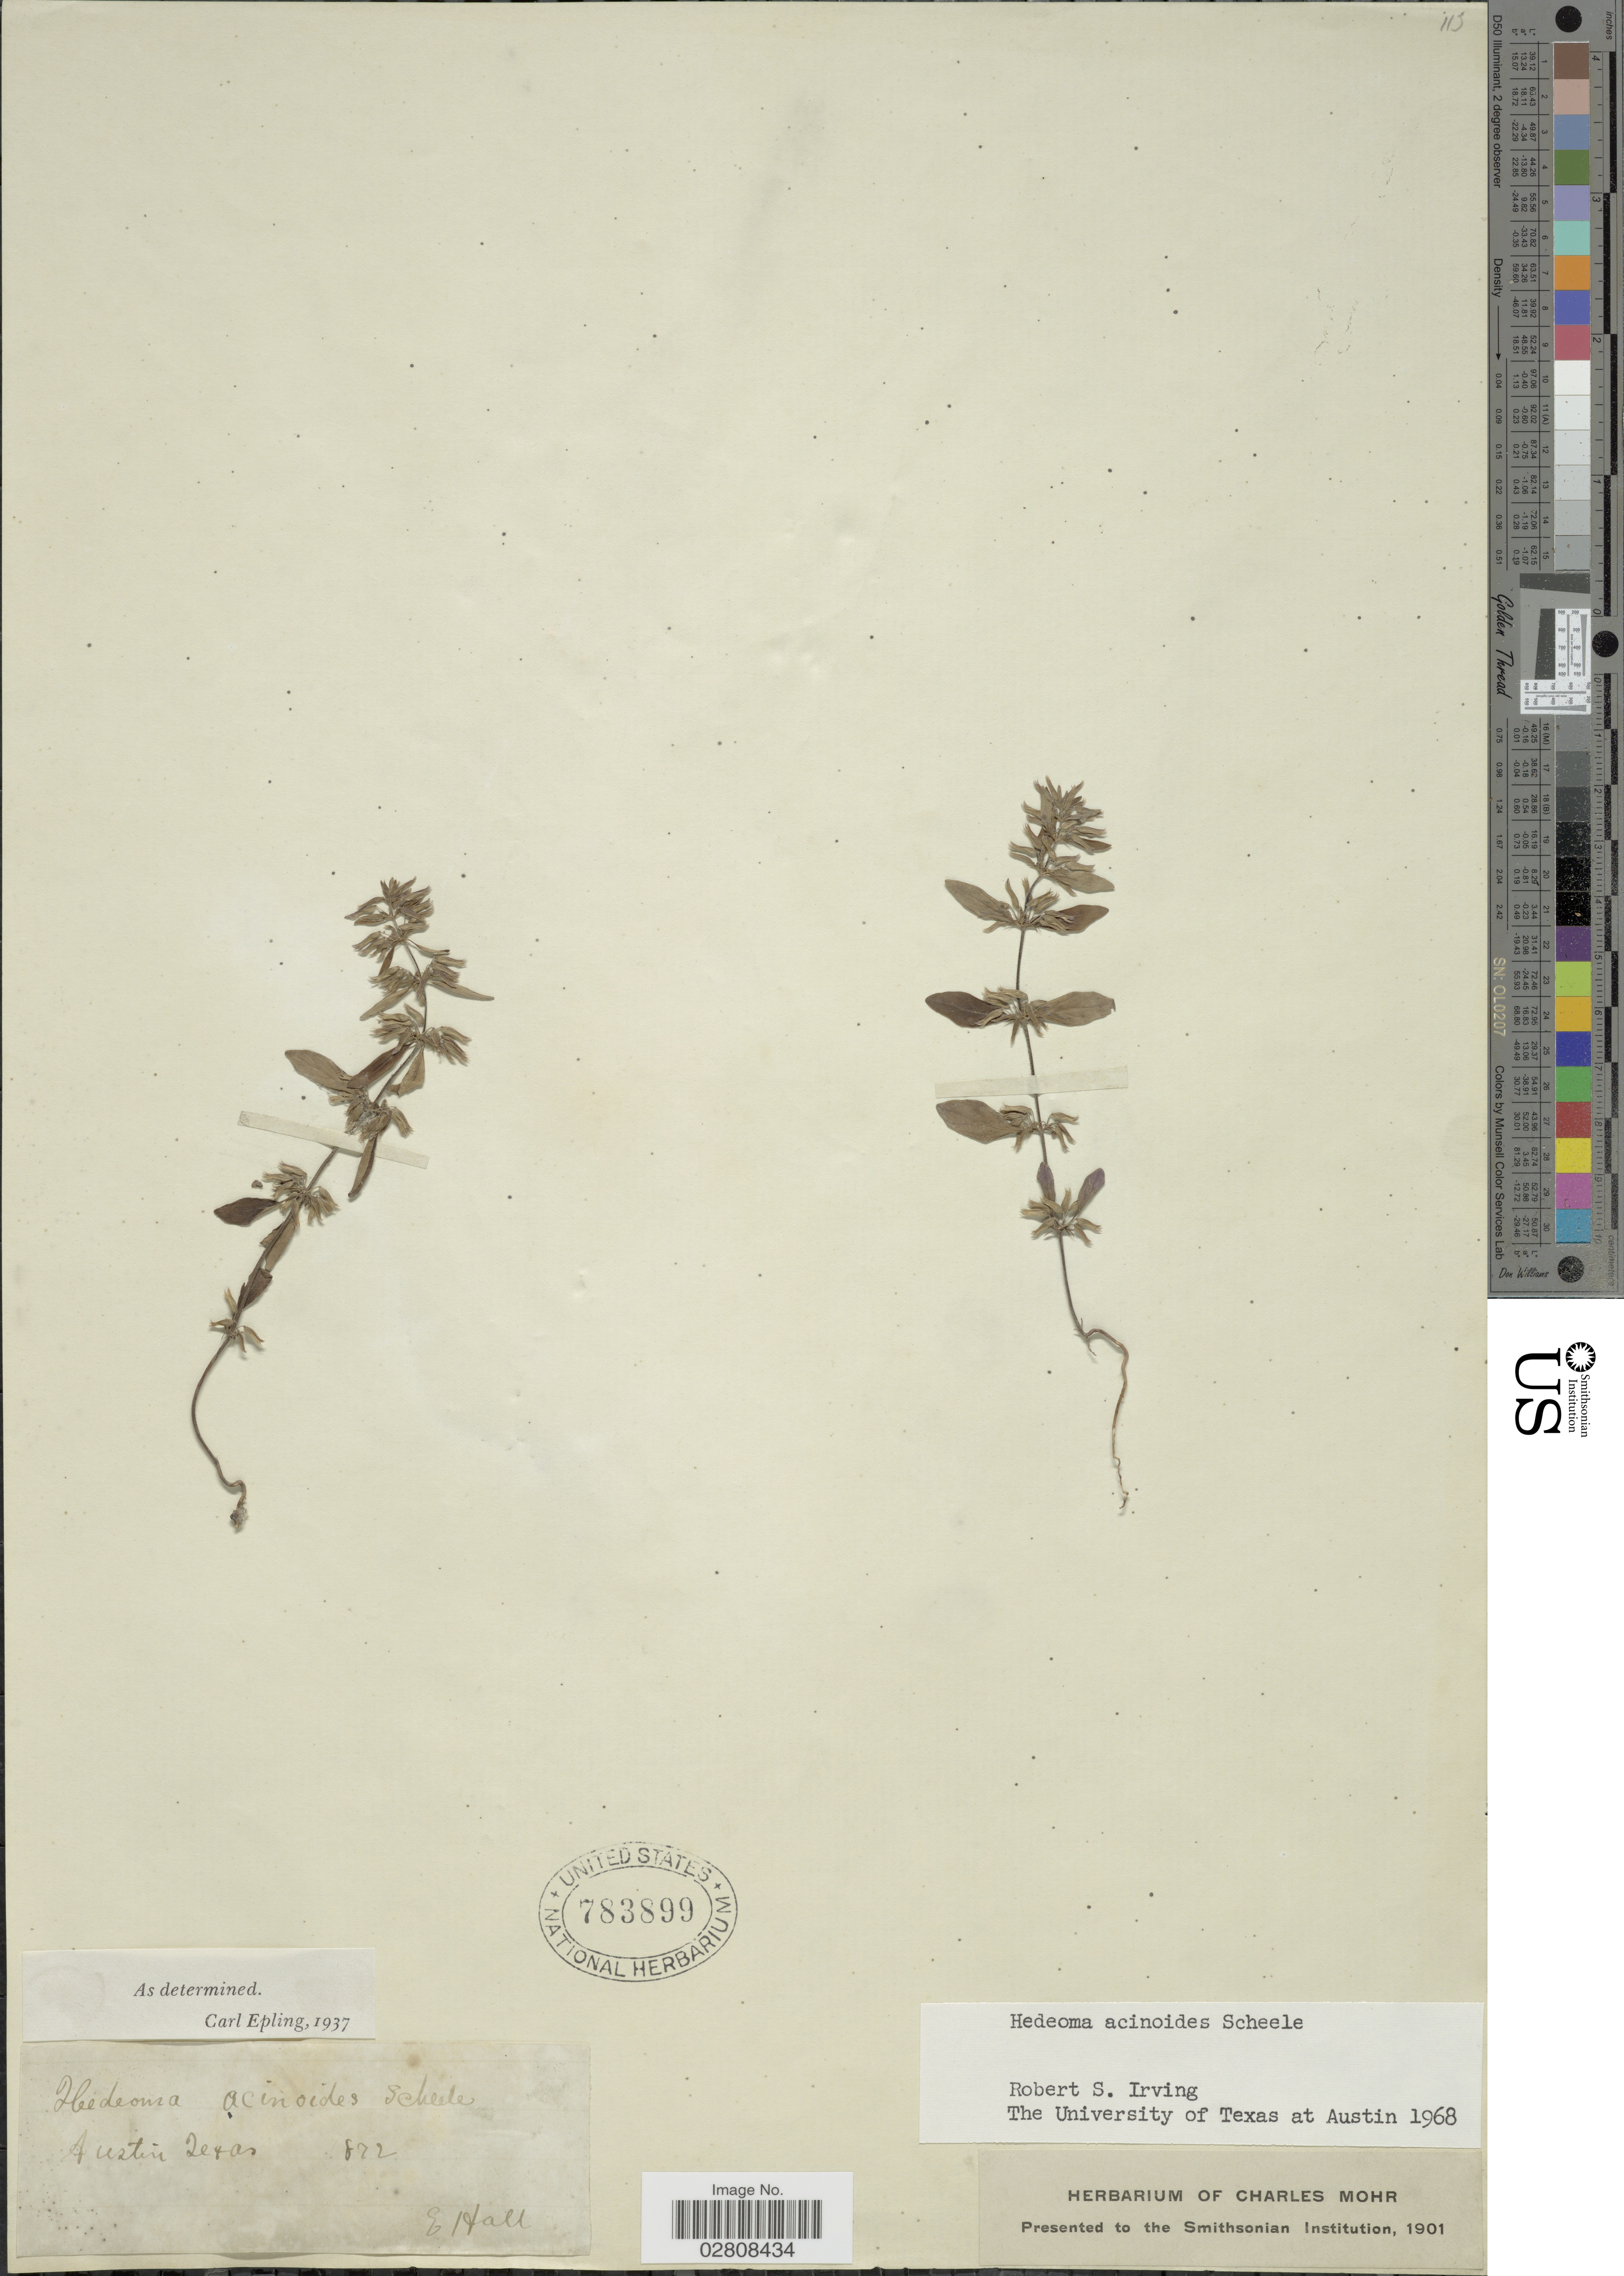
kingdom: Plantae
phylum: Tracheophyta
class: Magnoliopsida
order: Lamiales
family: Lamiaceae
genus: Hedeoma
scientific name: Hedeoma acinoides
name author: Scheele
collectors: E. Hall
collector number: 822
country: United States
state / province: Texas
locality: Austin.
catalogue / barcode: US 783899